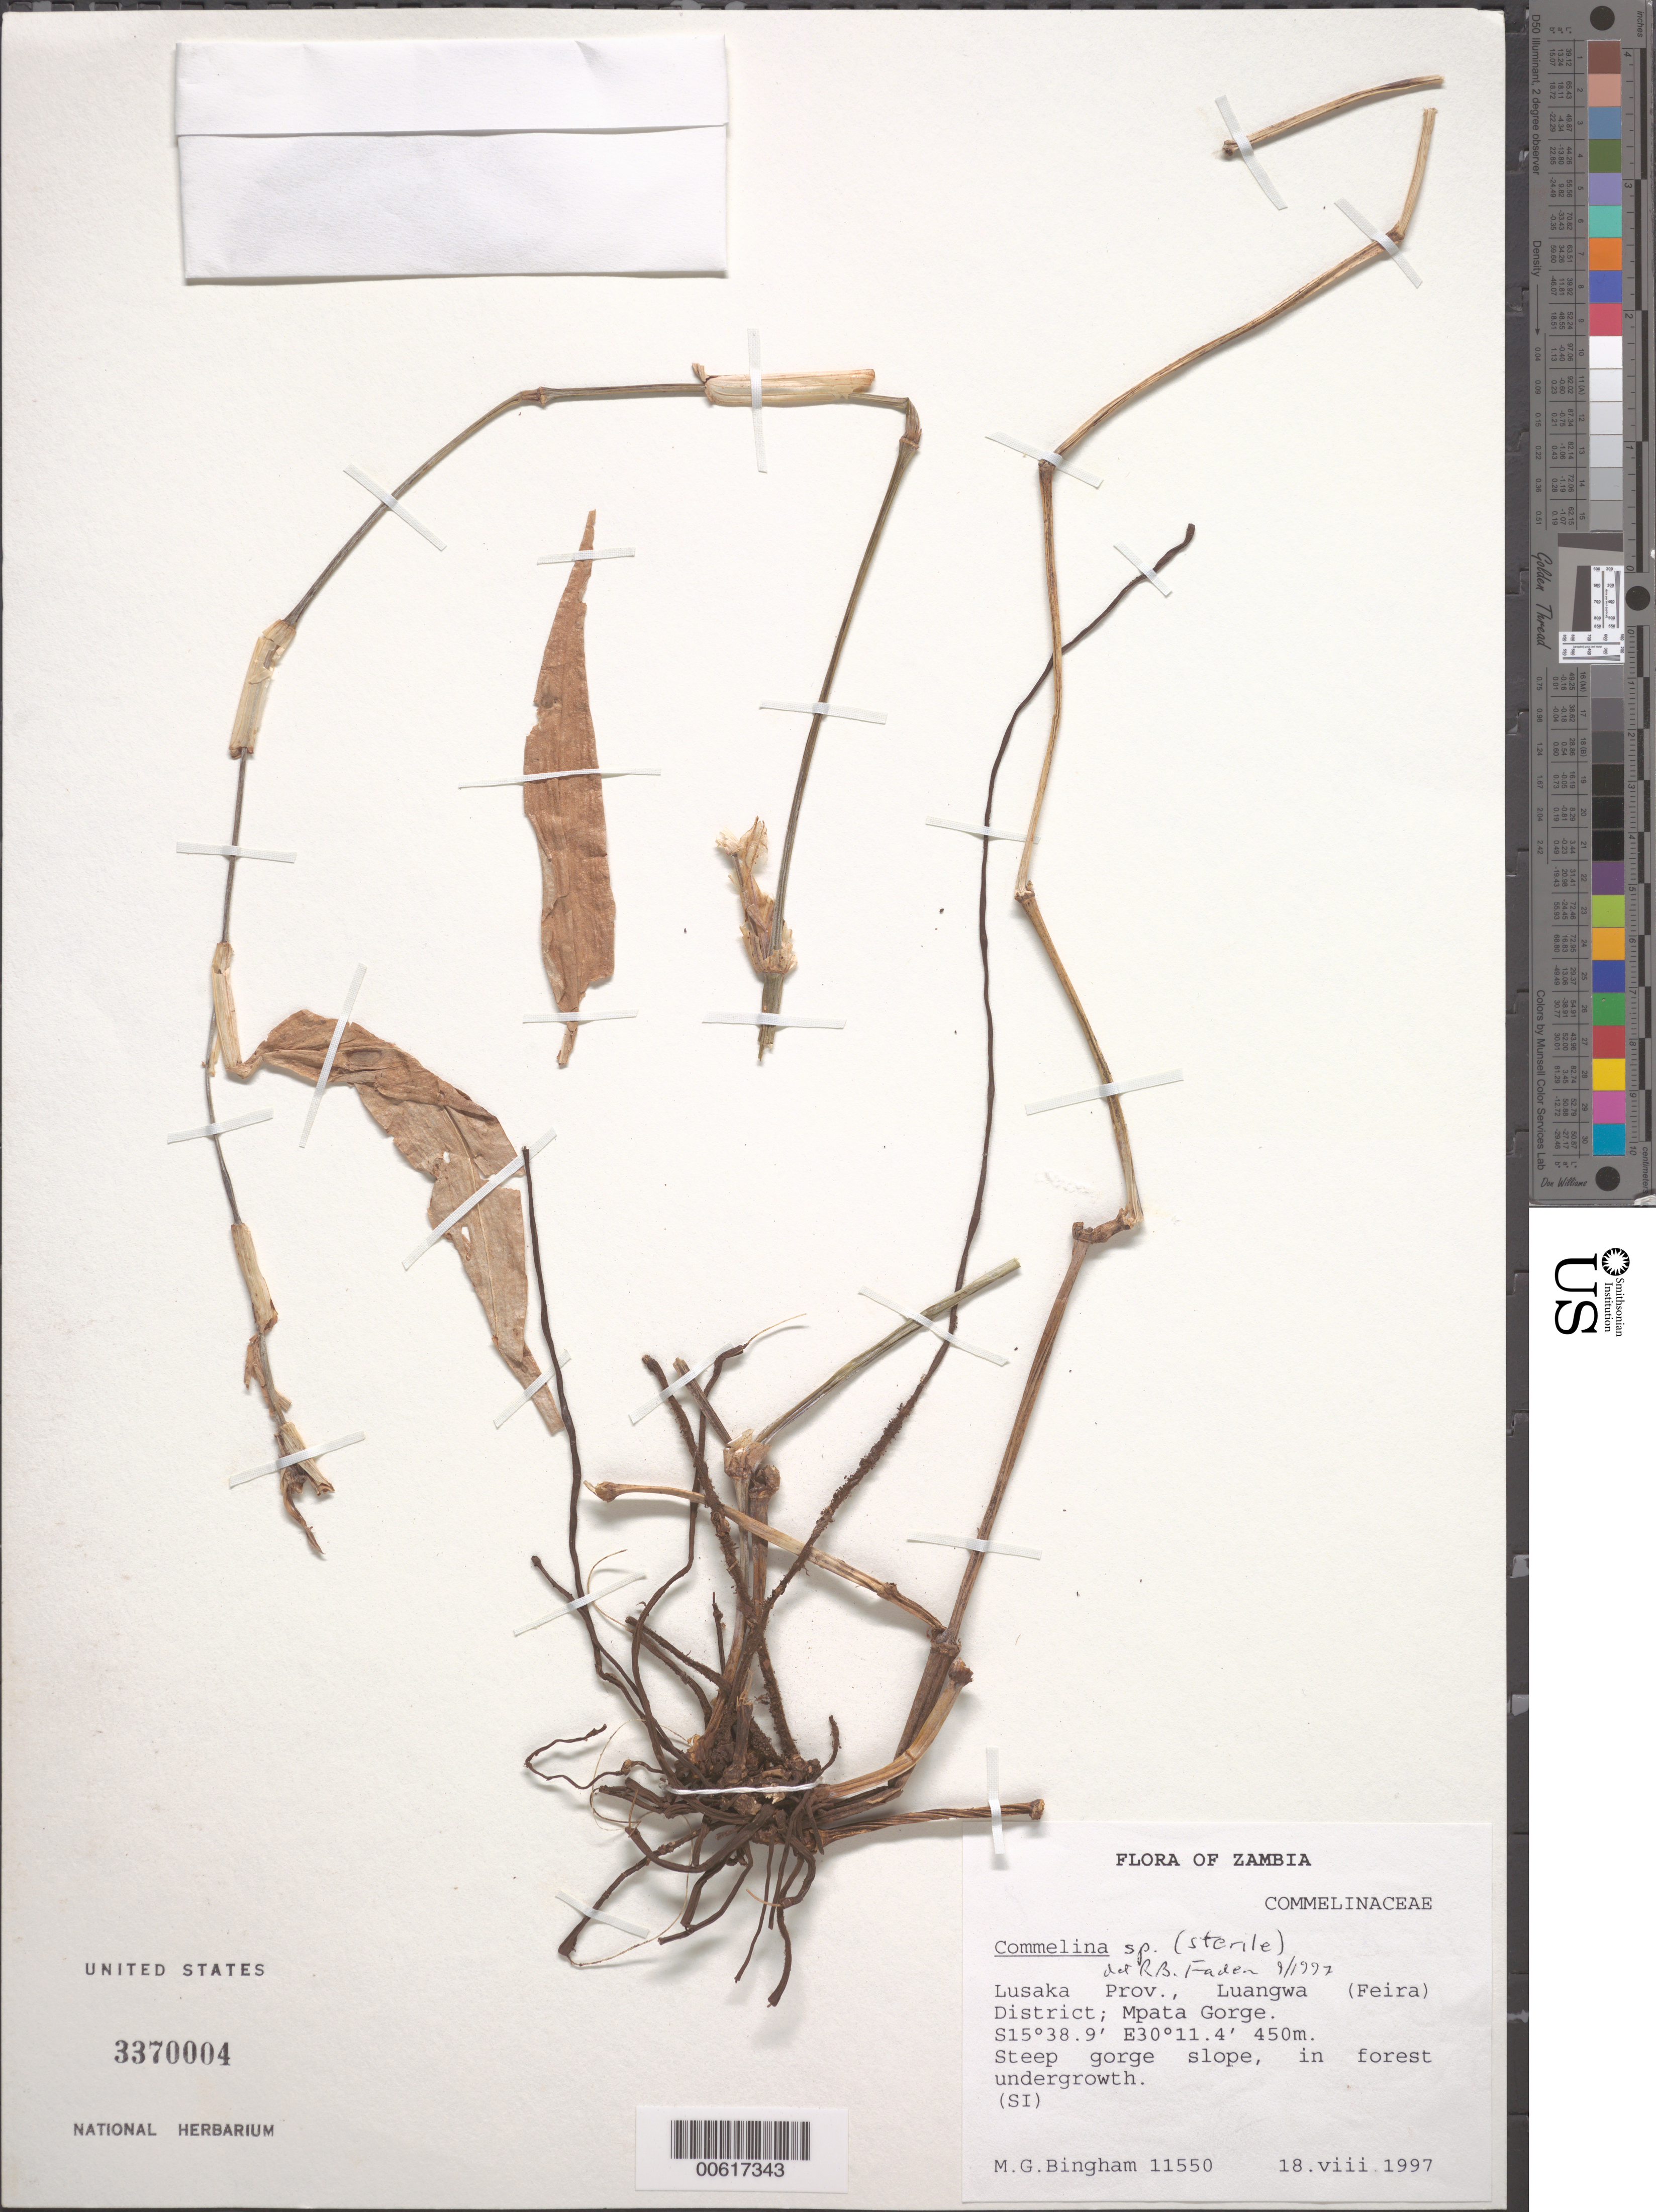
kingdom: Plantae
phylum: Tracheophyta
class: Liliopsida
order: Commelinales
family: Commelinaceae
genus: Commelina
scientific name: Commelina sp.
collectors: M. Bingham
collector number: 11550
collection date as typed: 18 Aug 1997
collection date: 1997-08-18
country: Zambia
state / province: Lusaka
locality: Lauangwa, mpata gorge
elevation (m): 450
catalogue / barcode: US 3370004